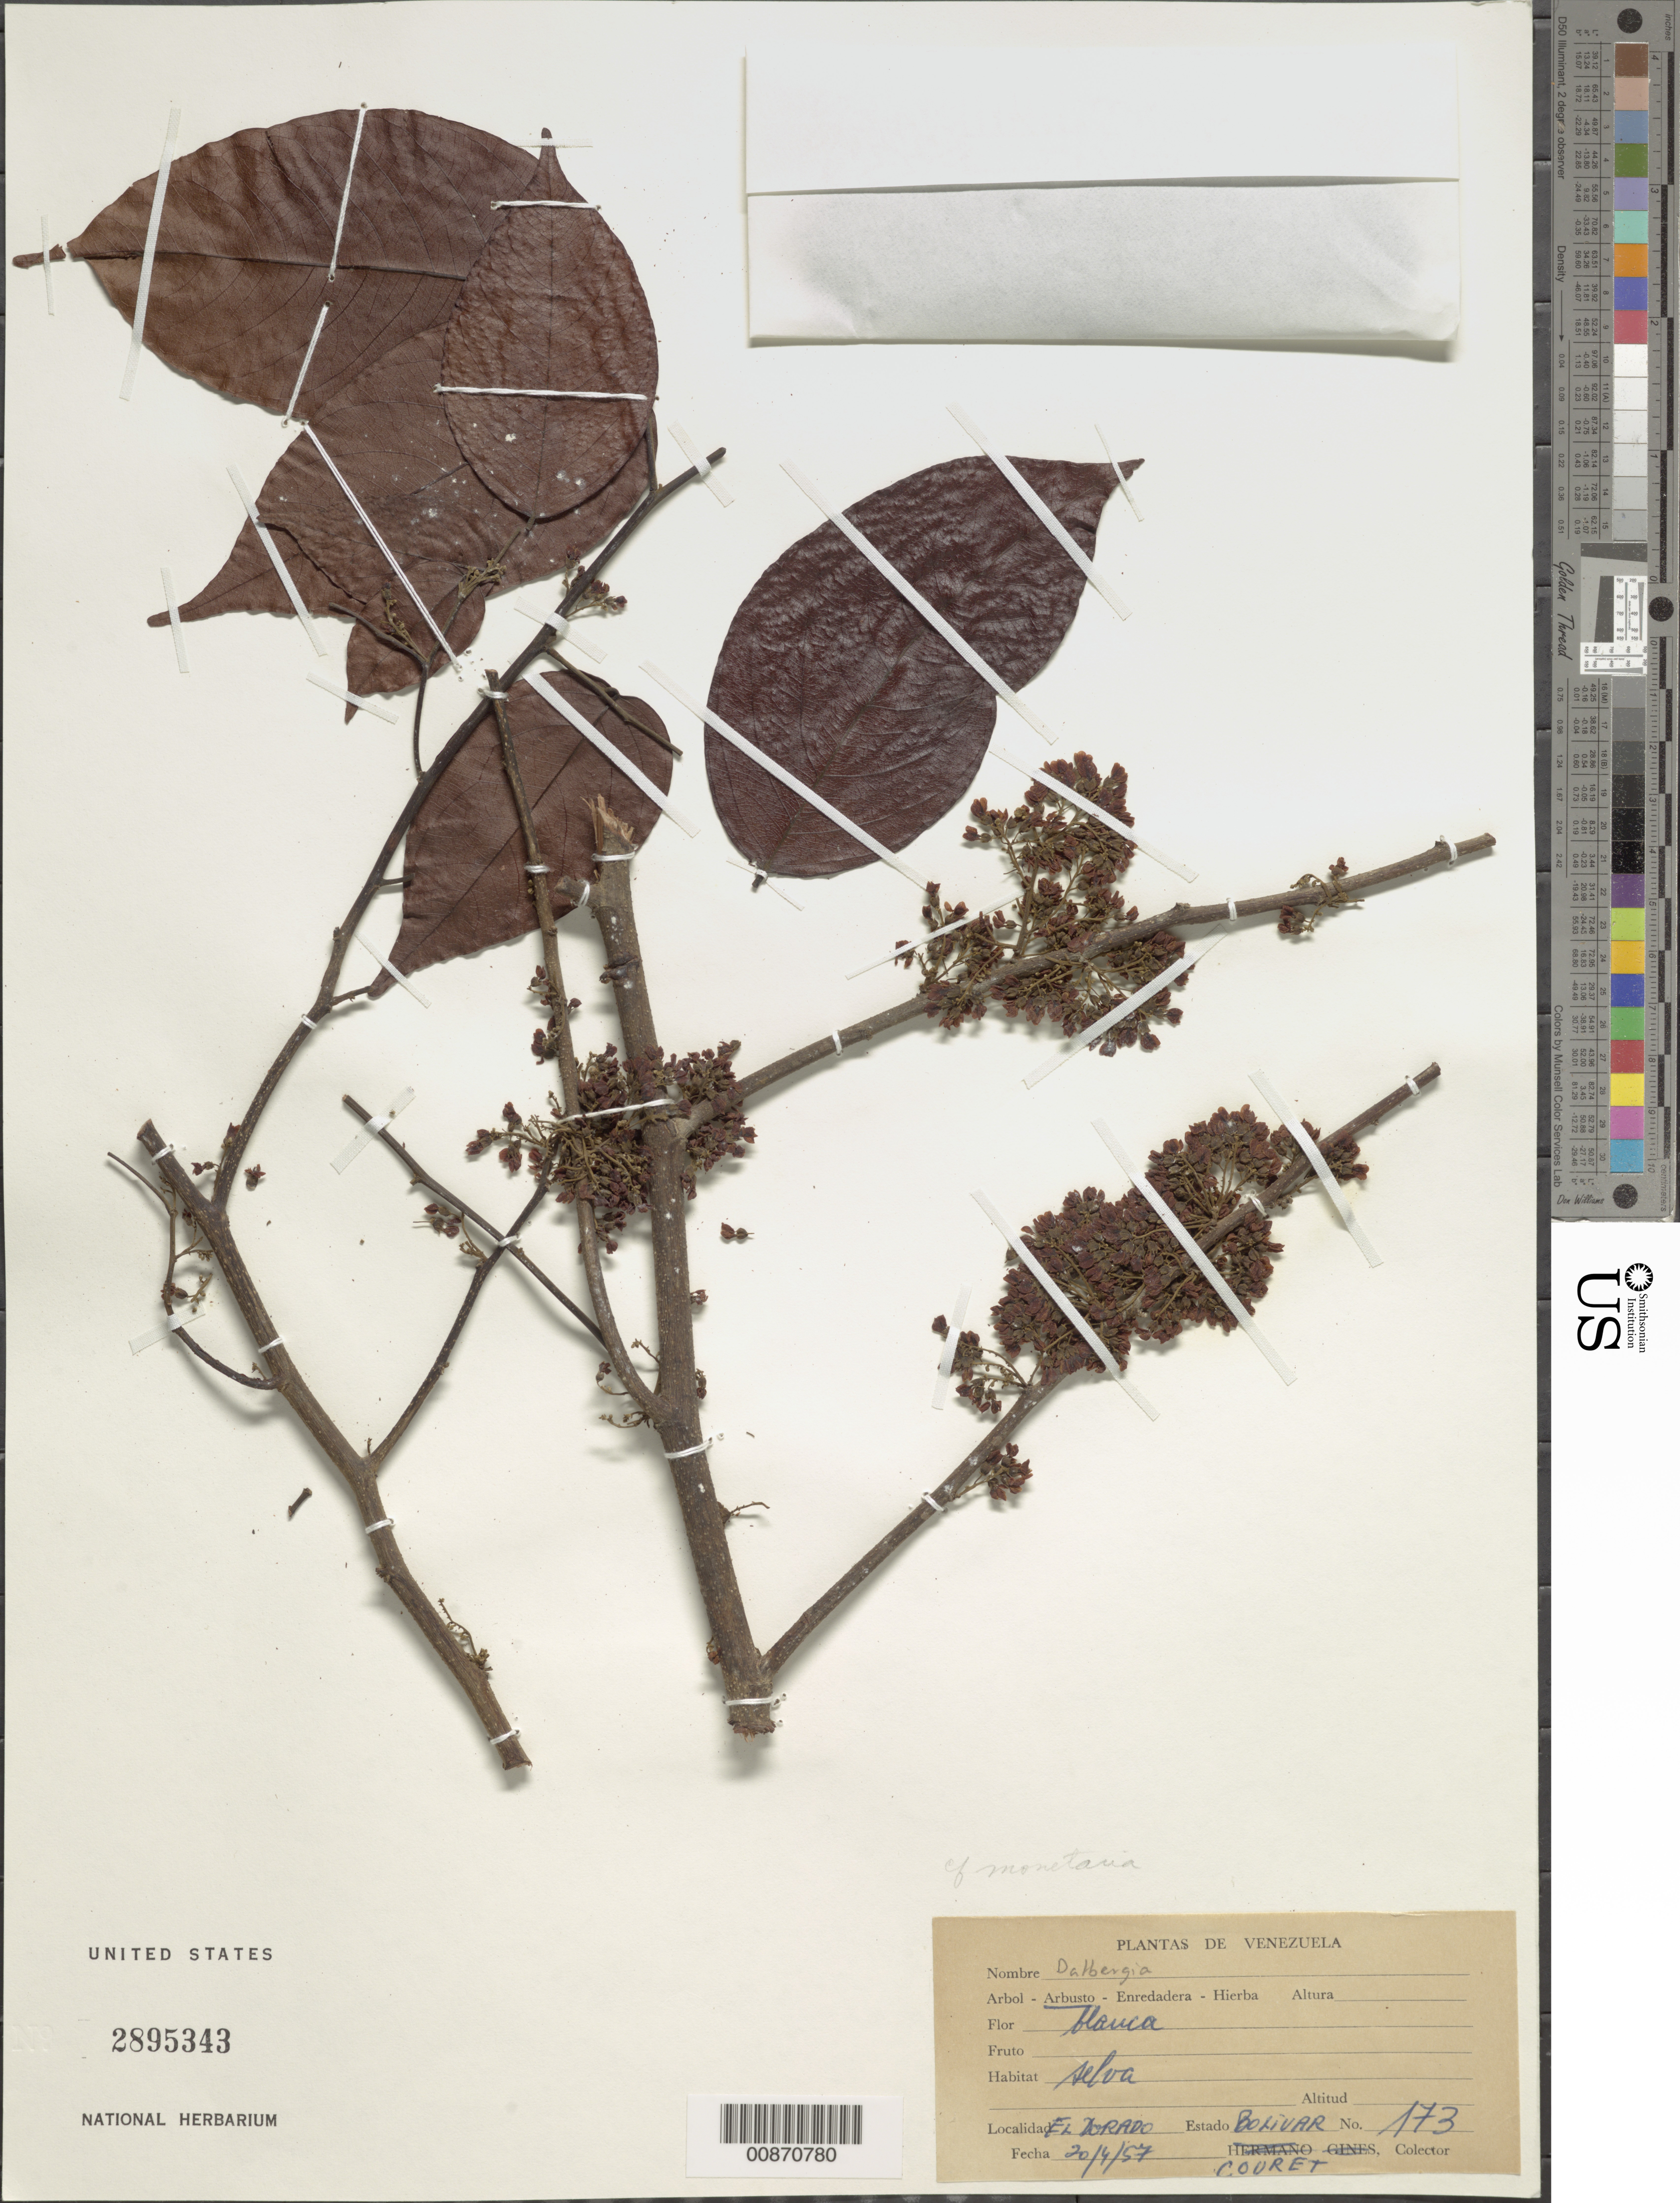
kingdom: Plantae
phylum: Tracheophyta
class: Magnoliopsida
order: Fabales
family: Fabaceae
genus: Dalbergia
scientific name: Dalbergia monetaria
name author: L. f.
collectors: -. Couret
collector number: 173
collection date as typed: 20-Apr-57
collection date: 1957-04-20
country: Venezuela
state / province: Bolívar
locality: El Dorado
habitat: Selva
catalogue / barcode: US 2895343